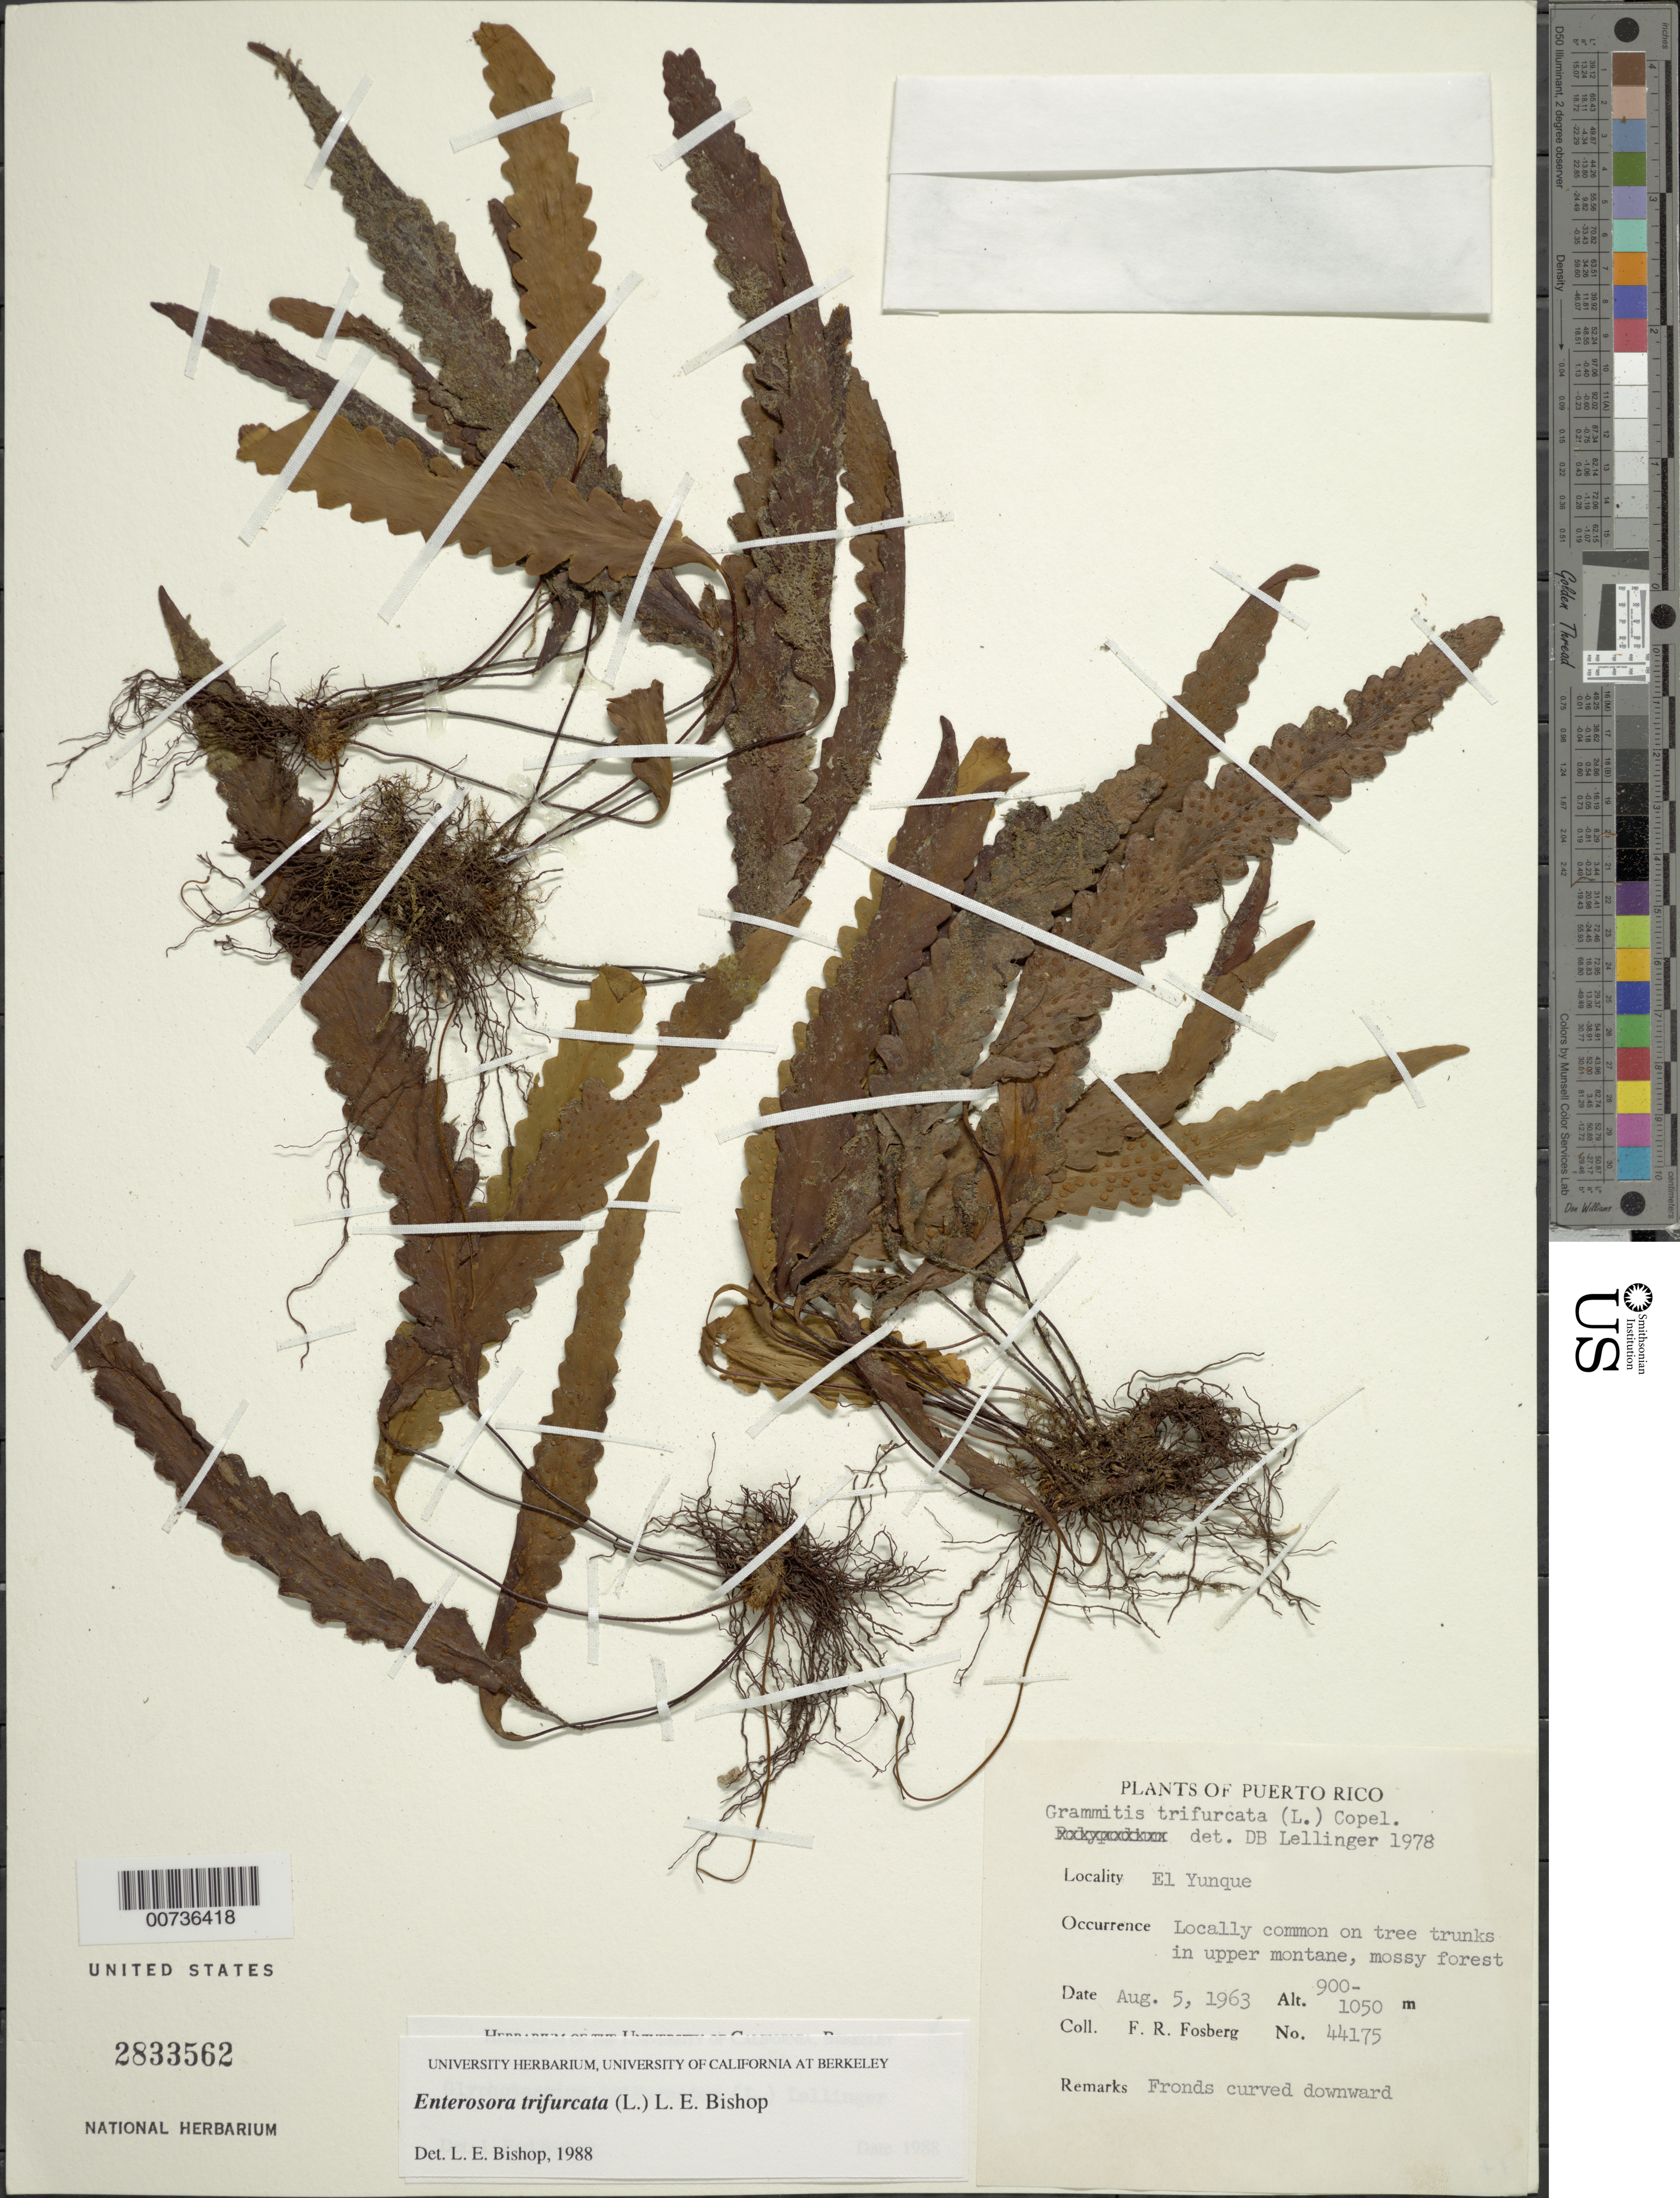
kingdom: Plantae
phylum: Tracheophyta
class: Polypodiopsida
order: Polypodiales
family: Polypodiaceae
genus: Enterosora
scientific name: Enterosora trifurcata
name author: (L.) L.E. Bishop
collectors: F. R. Fosberg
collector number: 44175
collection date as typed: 05 Aug 1963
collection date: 1963-08-05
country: Puerto Rico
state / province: Río Grande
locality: El Yunque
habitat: Locally common on tree trunks in upper montane, mossy forest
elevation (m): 900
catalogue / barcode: US 2833562